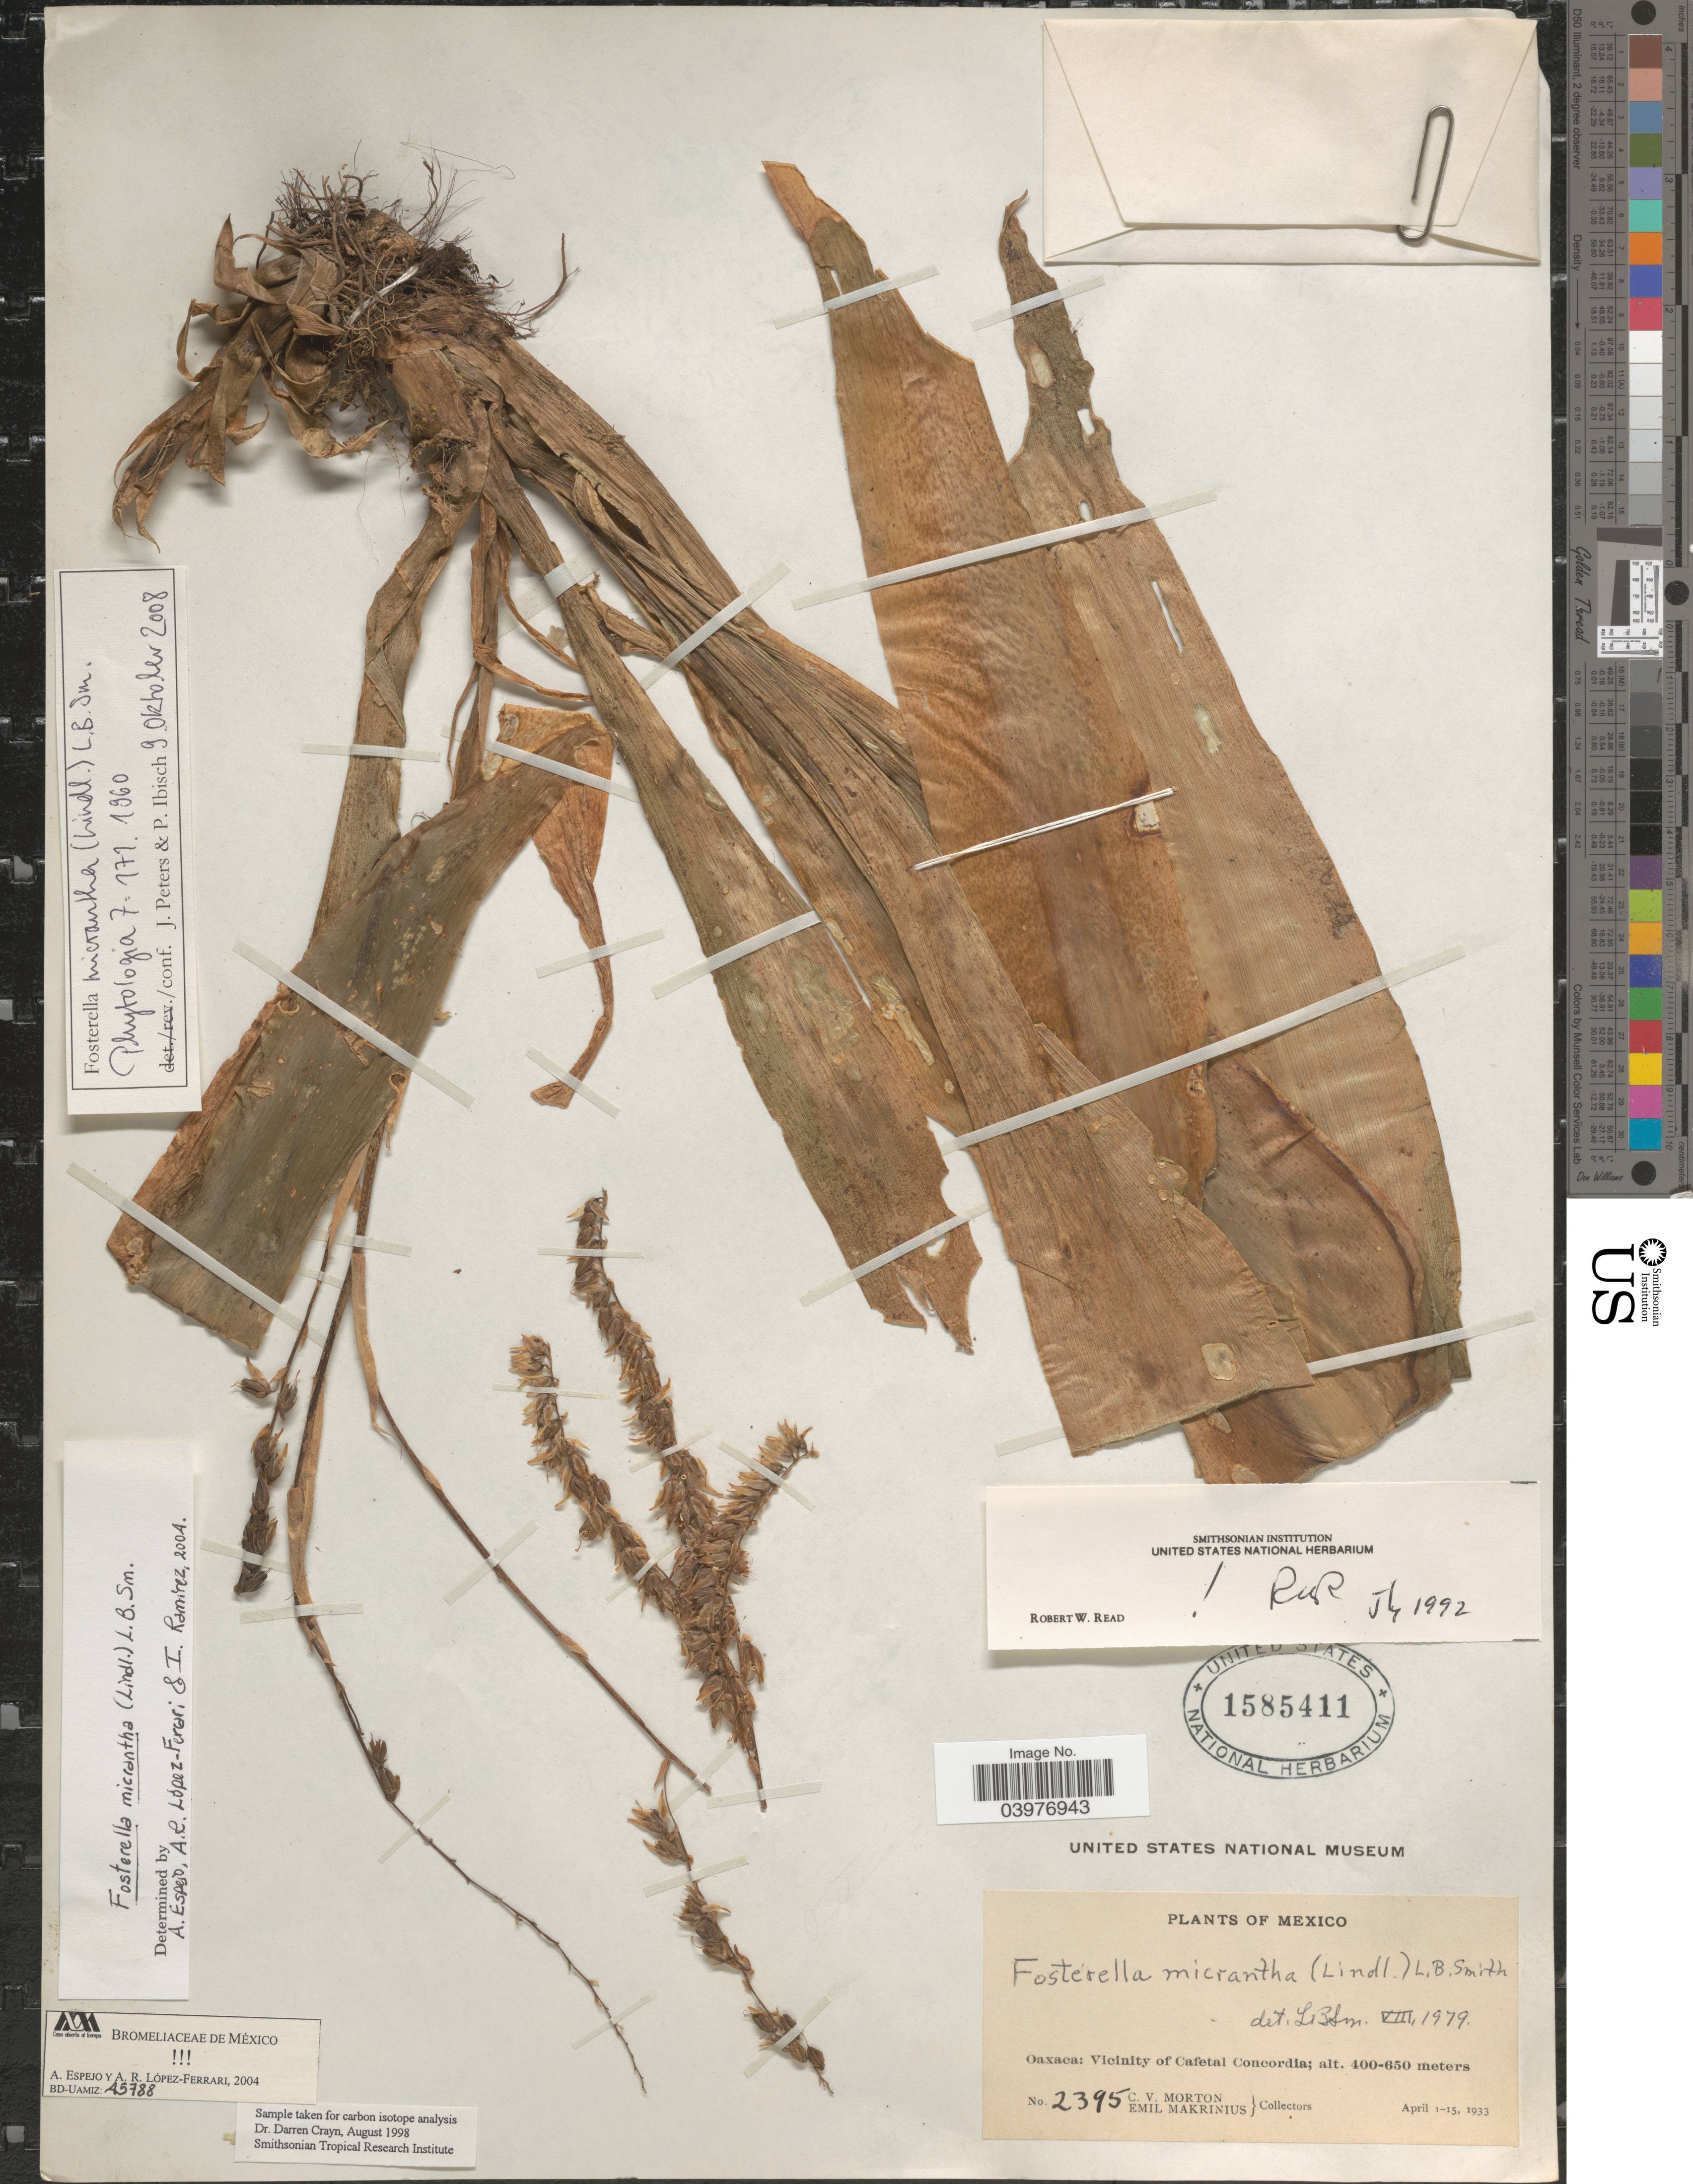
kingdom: Plantae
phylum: Tracheophyta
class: Liliopsida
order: Poales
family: Bromeliaceae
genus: Fosterella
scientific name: Fosterella micrantha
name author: (Lindl.) L.B. Sm.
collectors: C. V. Morton & E. Makrinius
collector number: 2395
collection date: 1933-04-01/1933-04-15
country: Mexico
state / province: Oaxaca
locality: Vicinity of Cafetal Concordia.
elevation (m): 400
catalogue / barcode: US 1585411